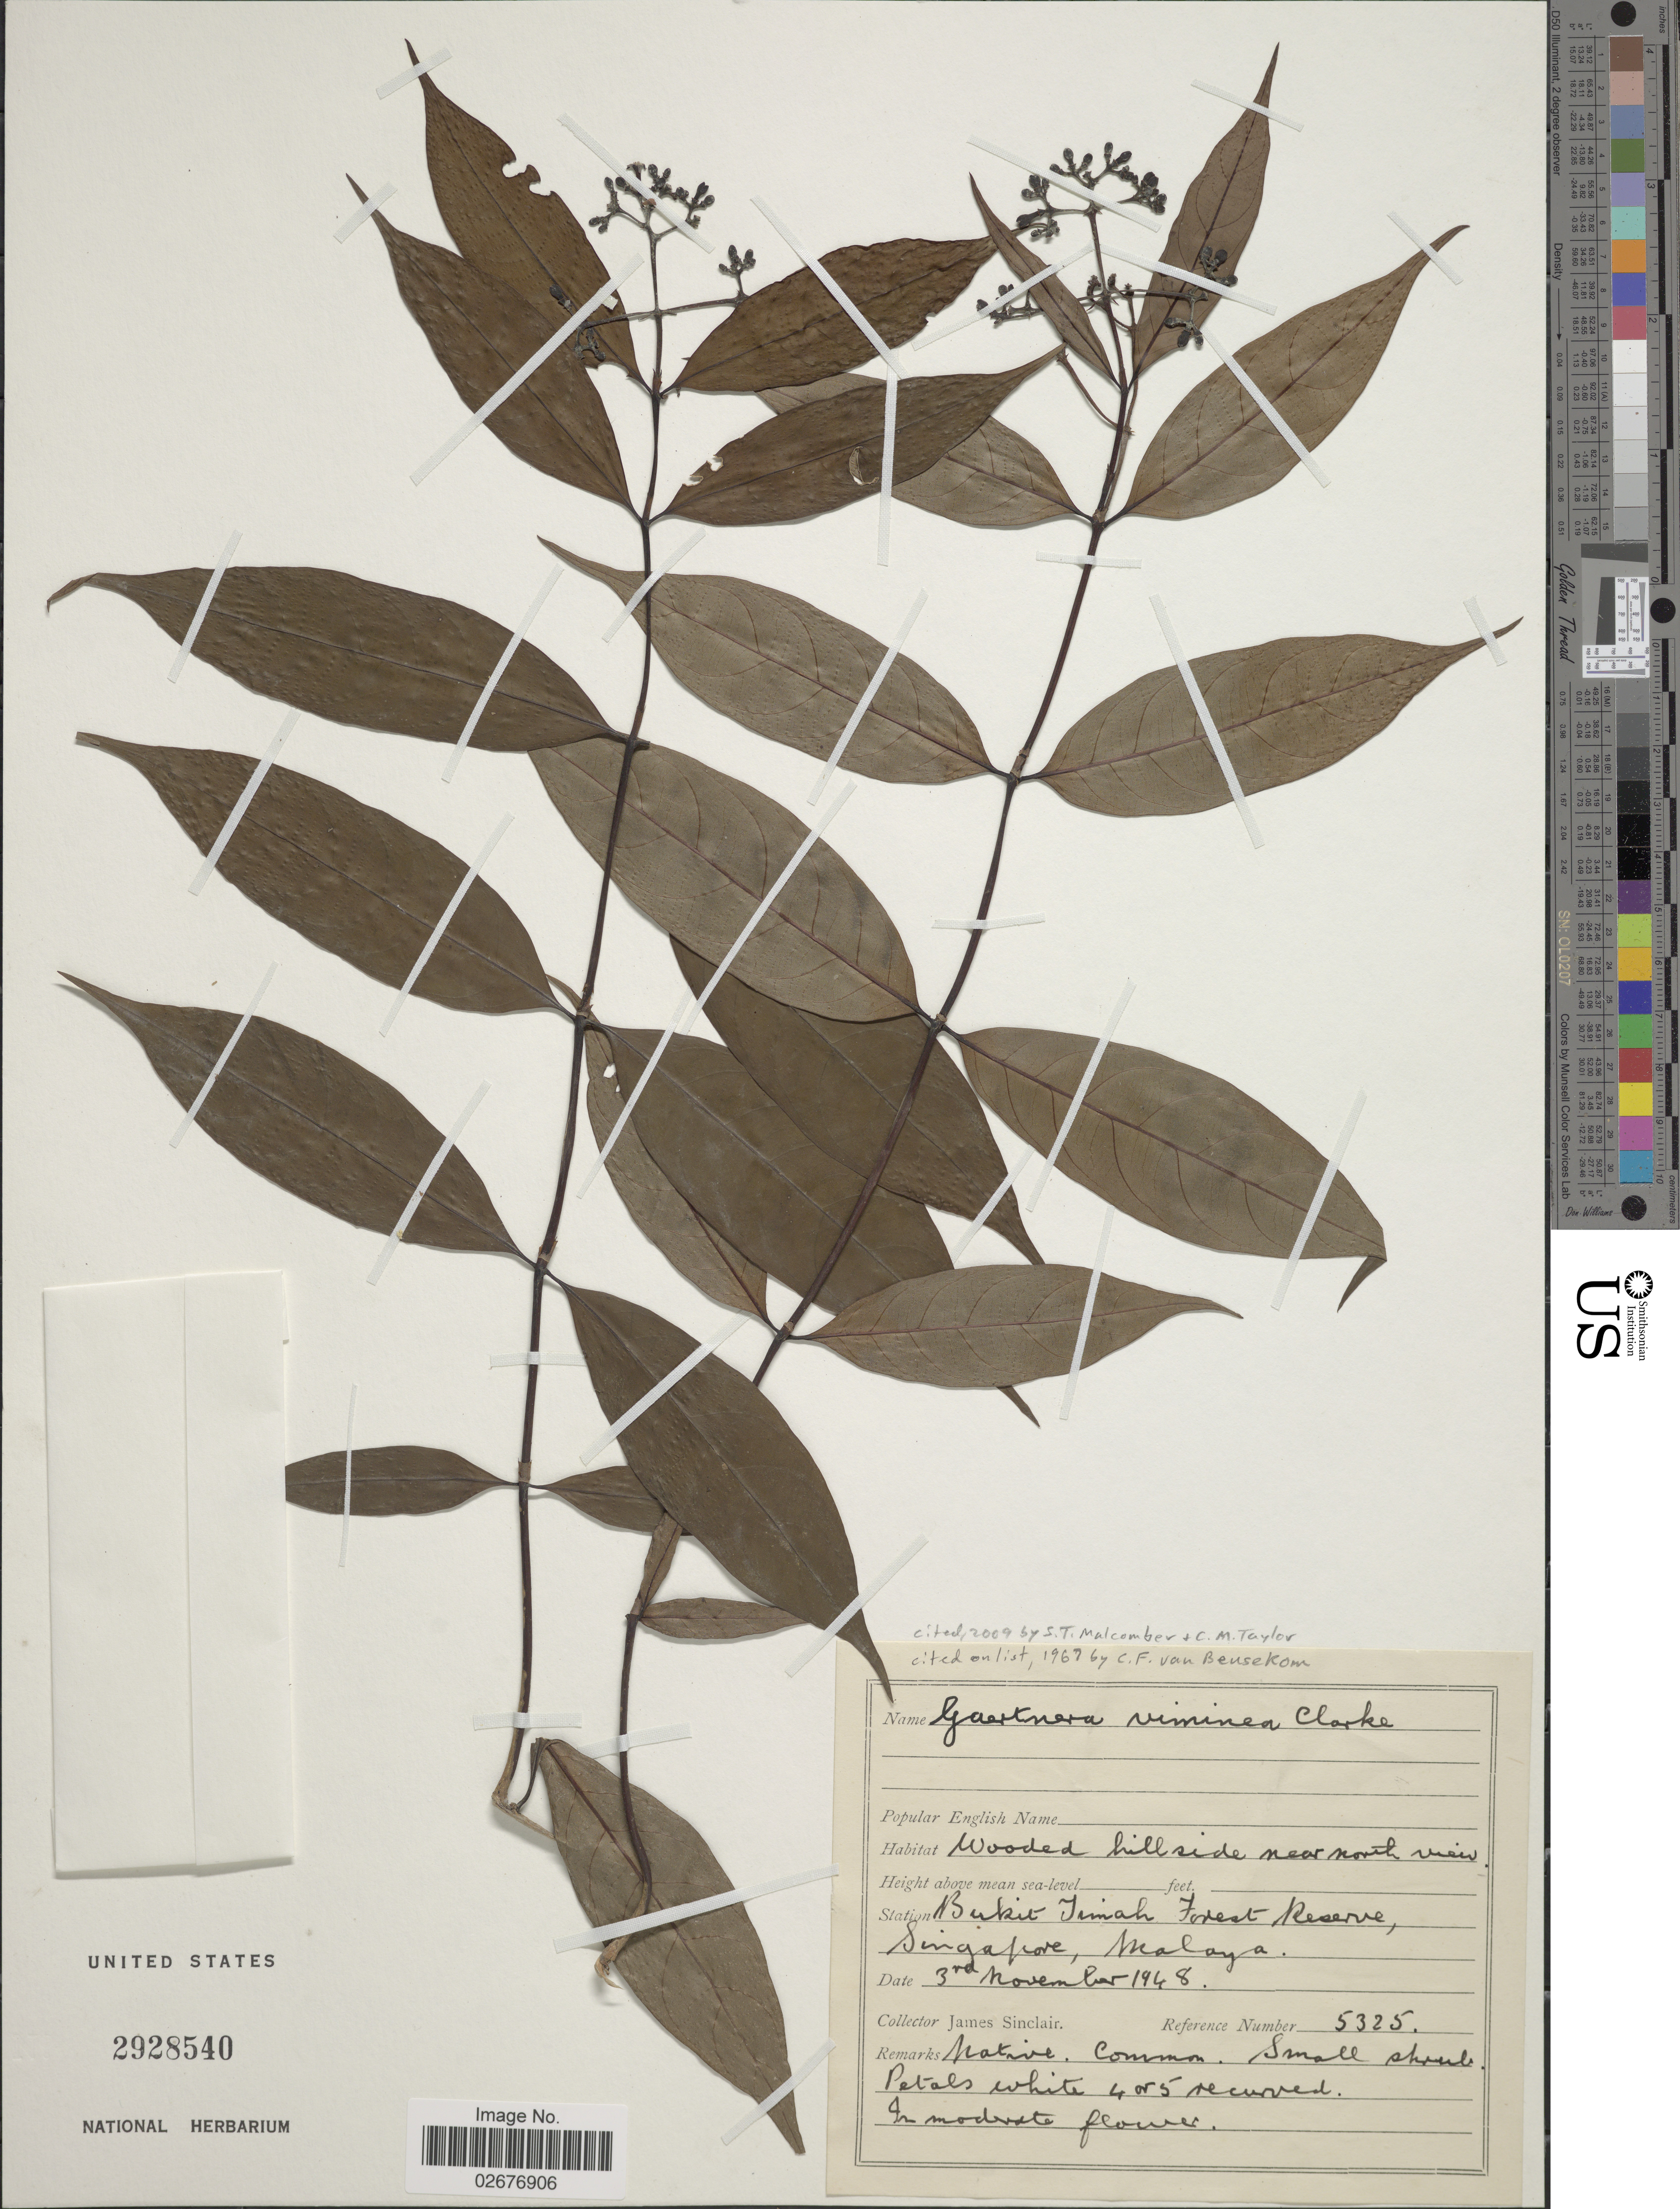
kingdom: Plantae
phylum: Tracheophyta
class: Magnoliopsida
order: Gentianales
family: Rubiaceae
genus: Gaertnera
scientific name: Gaertnera viminea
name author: Hook. f. ex C.B. Clarke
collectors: J. Sinclair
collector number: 5325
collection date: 1948-11-03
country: Singapore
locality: Bukit Timah Forest Reserve, Malaya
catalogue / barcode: US 2928540